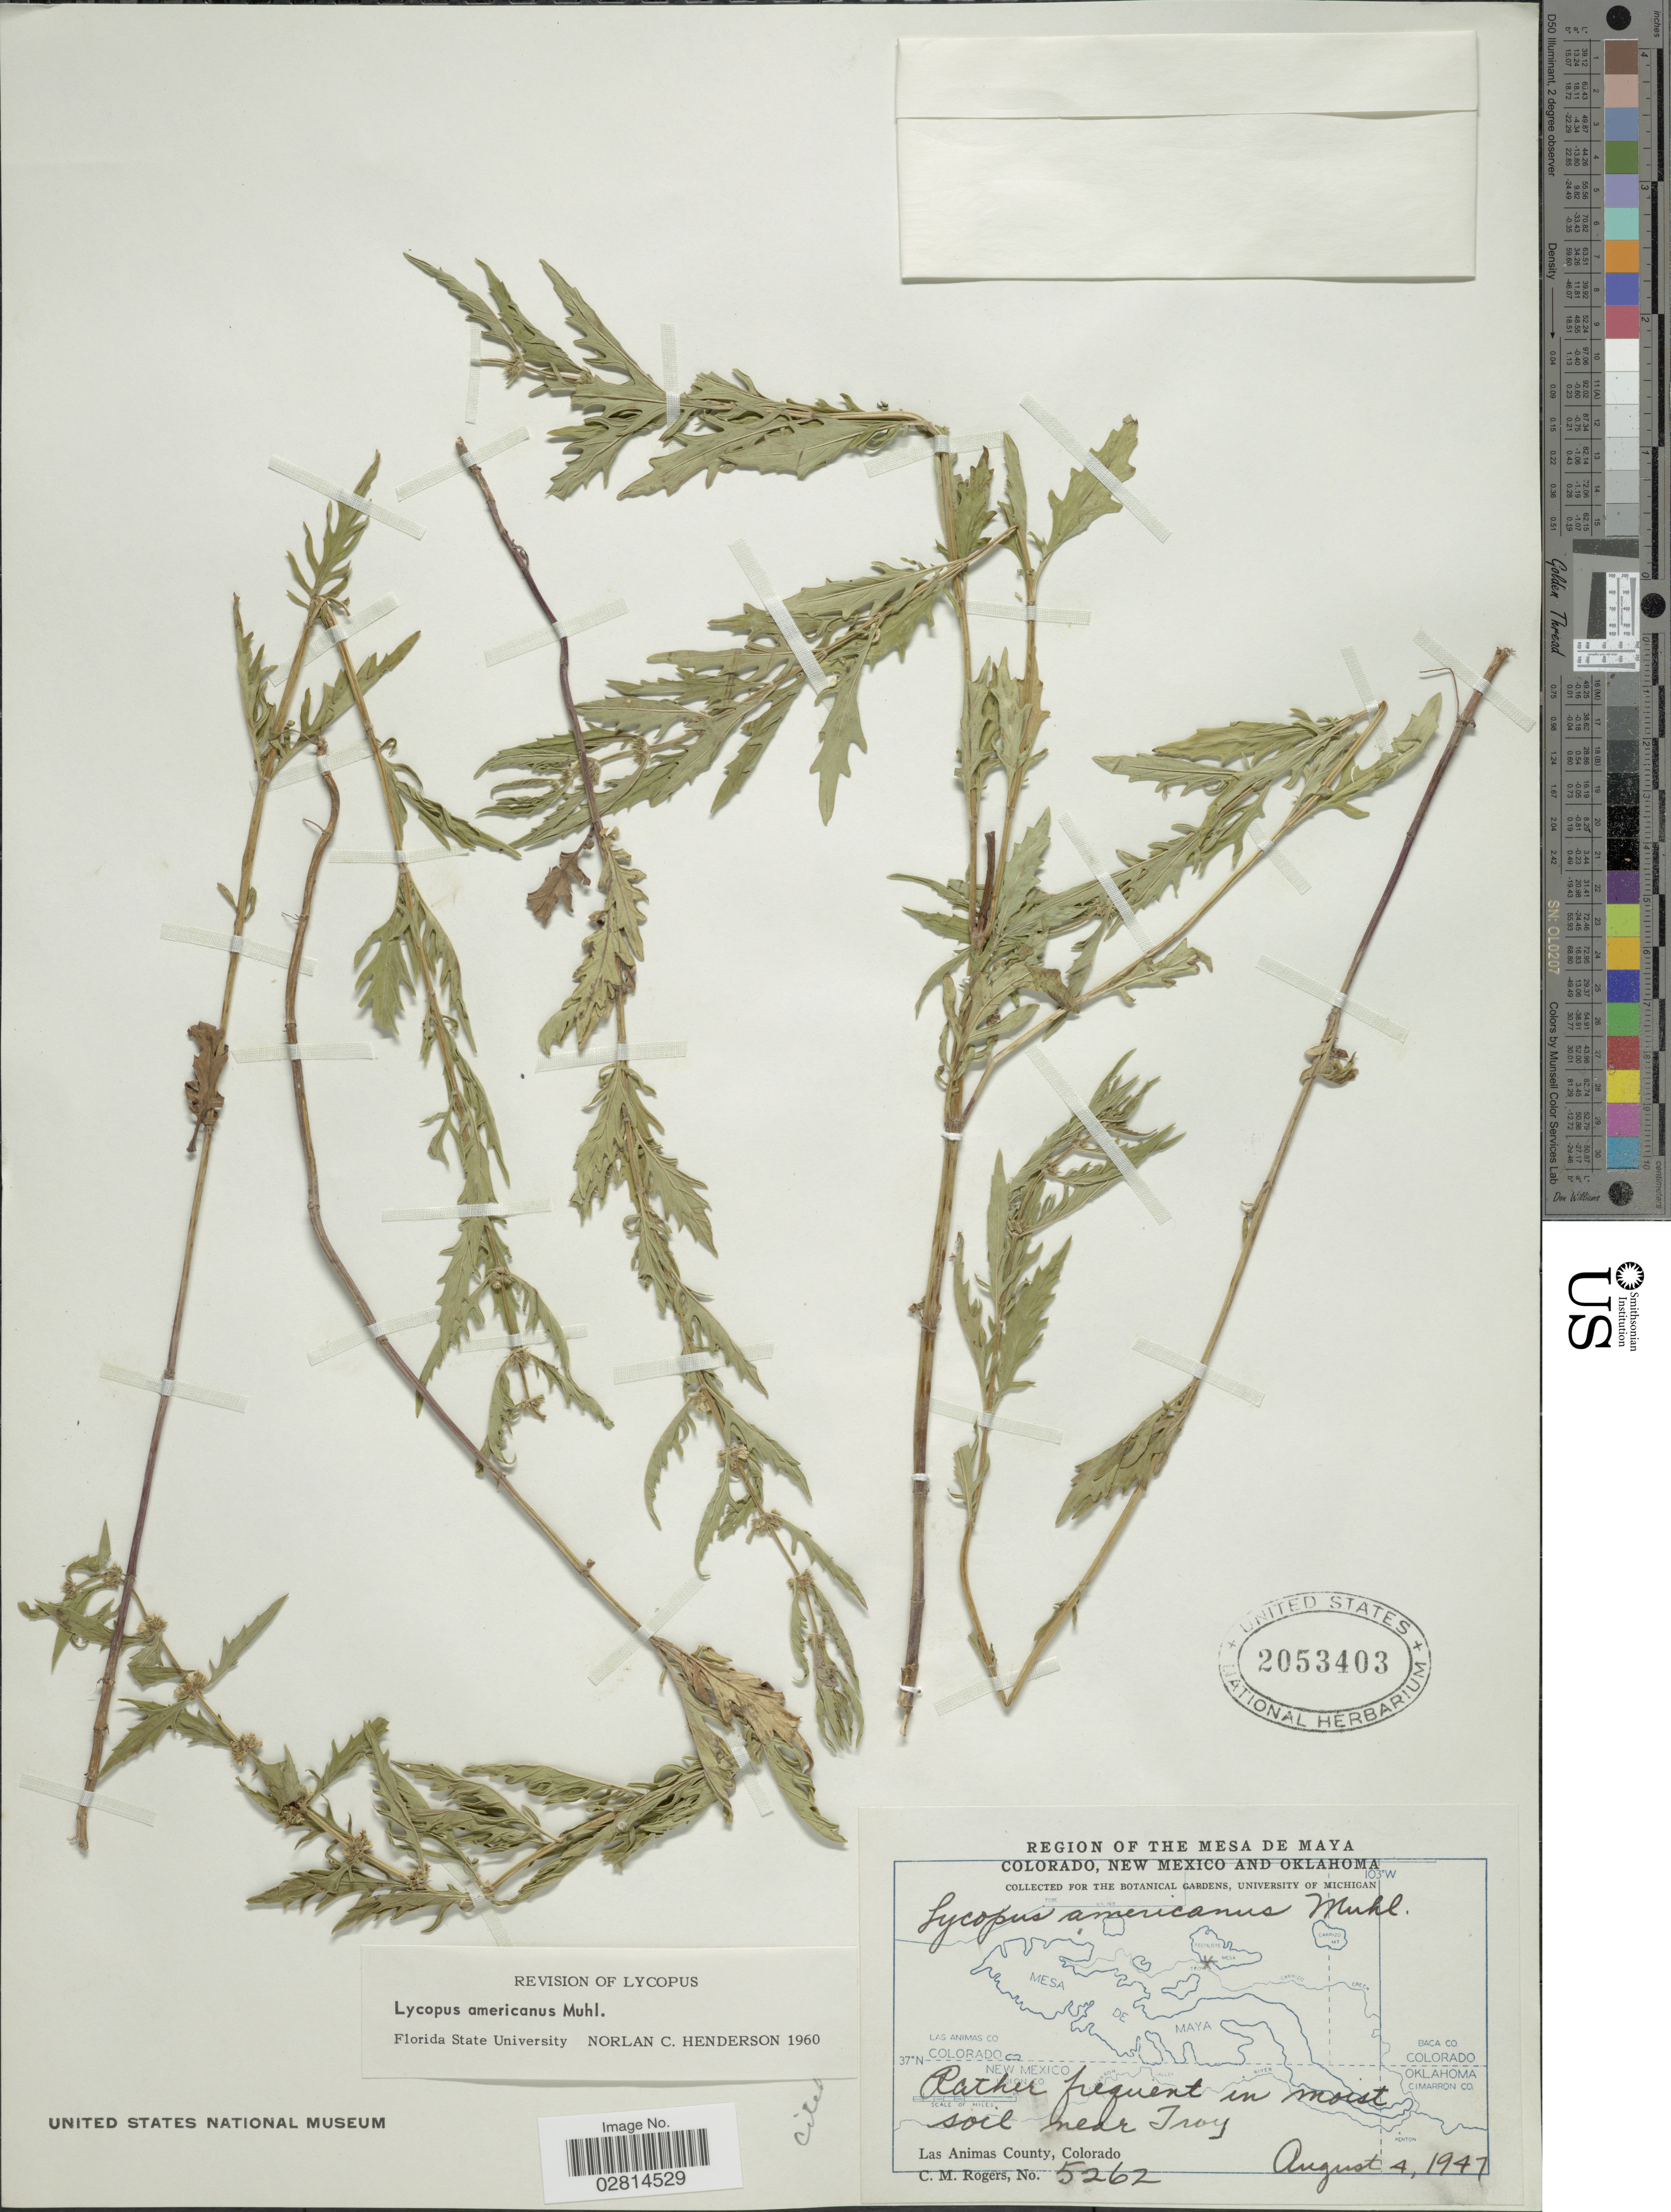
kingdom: Plantae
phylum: Tracheophyta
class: Magnoliopsida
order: Lamiales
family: Lamiaceae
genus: Lycopus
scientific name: Lycopus americanus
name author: Muhl. ex W.P.C. Barton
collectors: C. M. Rogers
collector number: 5262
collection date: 1947-08-04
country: United States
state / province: Colorado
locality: Region of The Mesa de Maya. Las Animas County. Rather frequent in moist soil near Troy.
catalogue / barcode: US 2053403